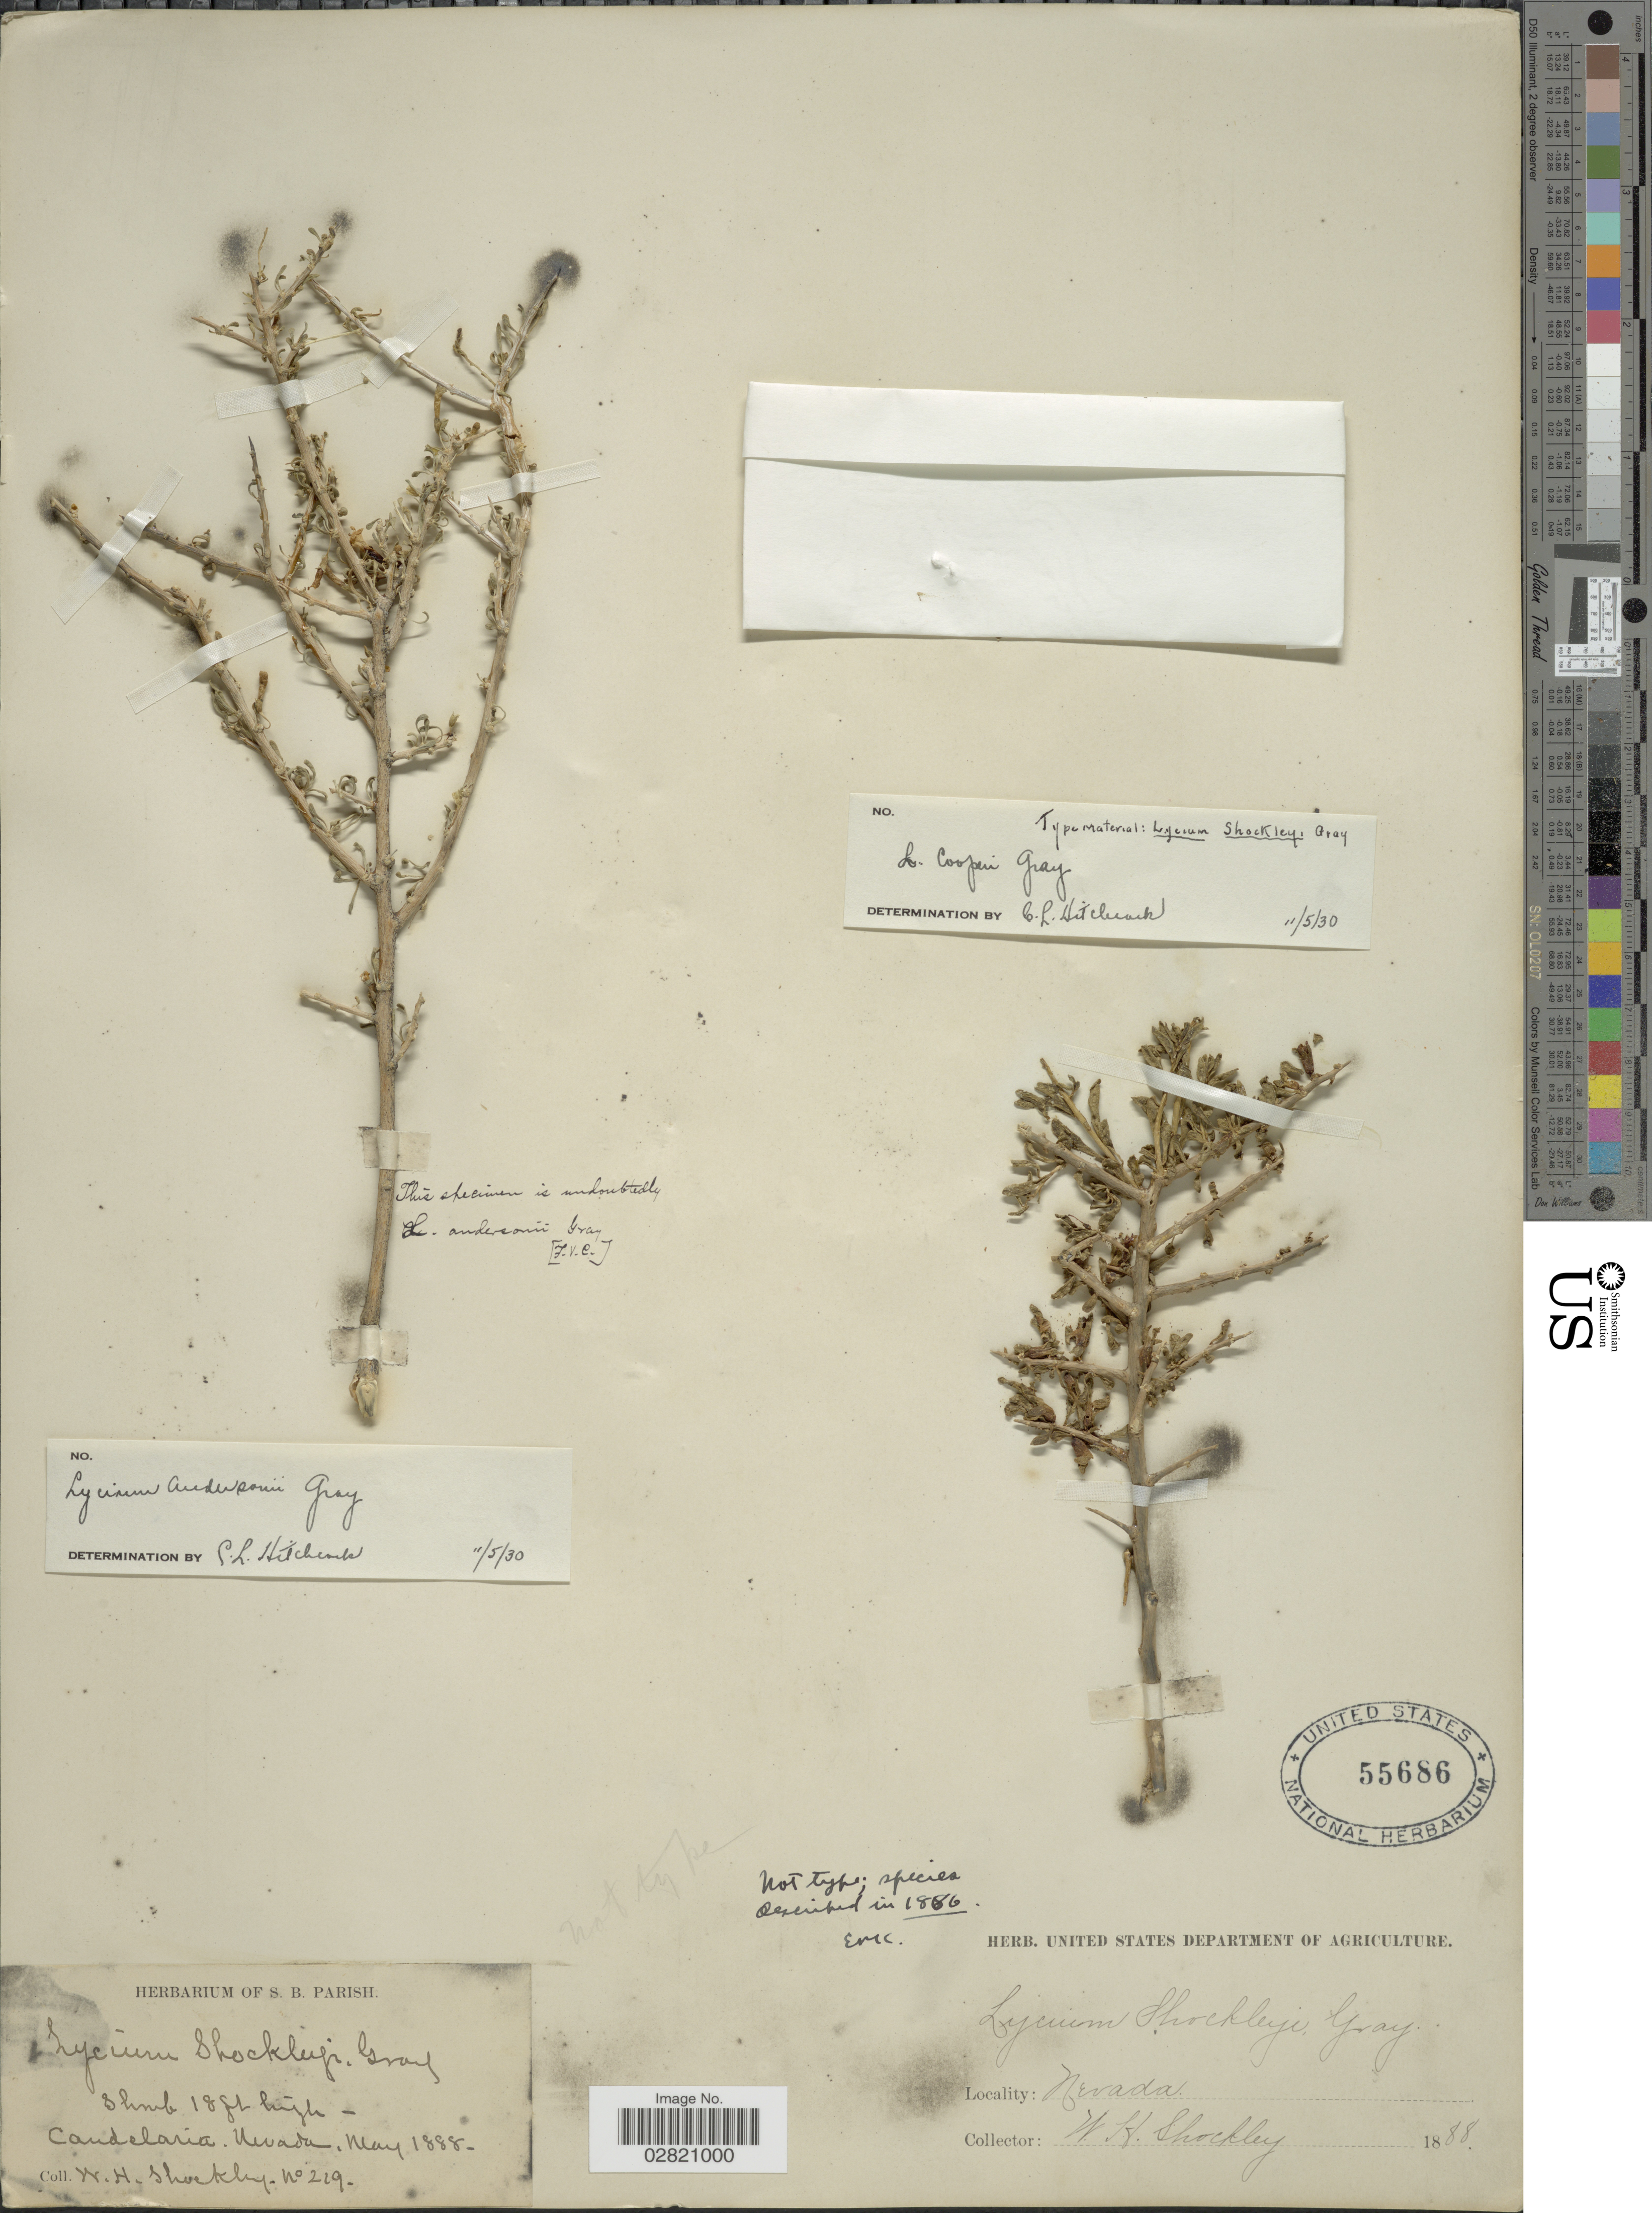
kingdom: Plantae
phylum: Tracheophyta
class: Magnoliopsida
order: Solanales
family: Solanaceae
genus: Lycium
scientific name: Lycium cooperi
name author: A. Gray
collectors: W. Shockley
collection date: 1888-05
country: United States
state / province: Nevada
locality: Candelaria.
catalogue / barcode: US 55686